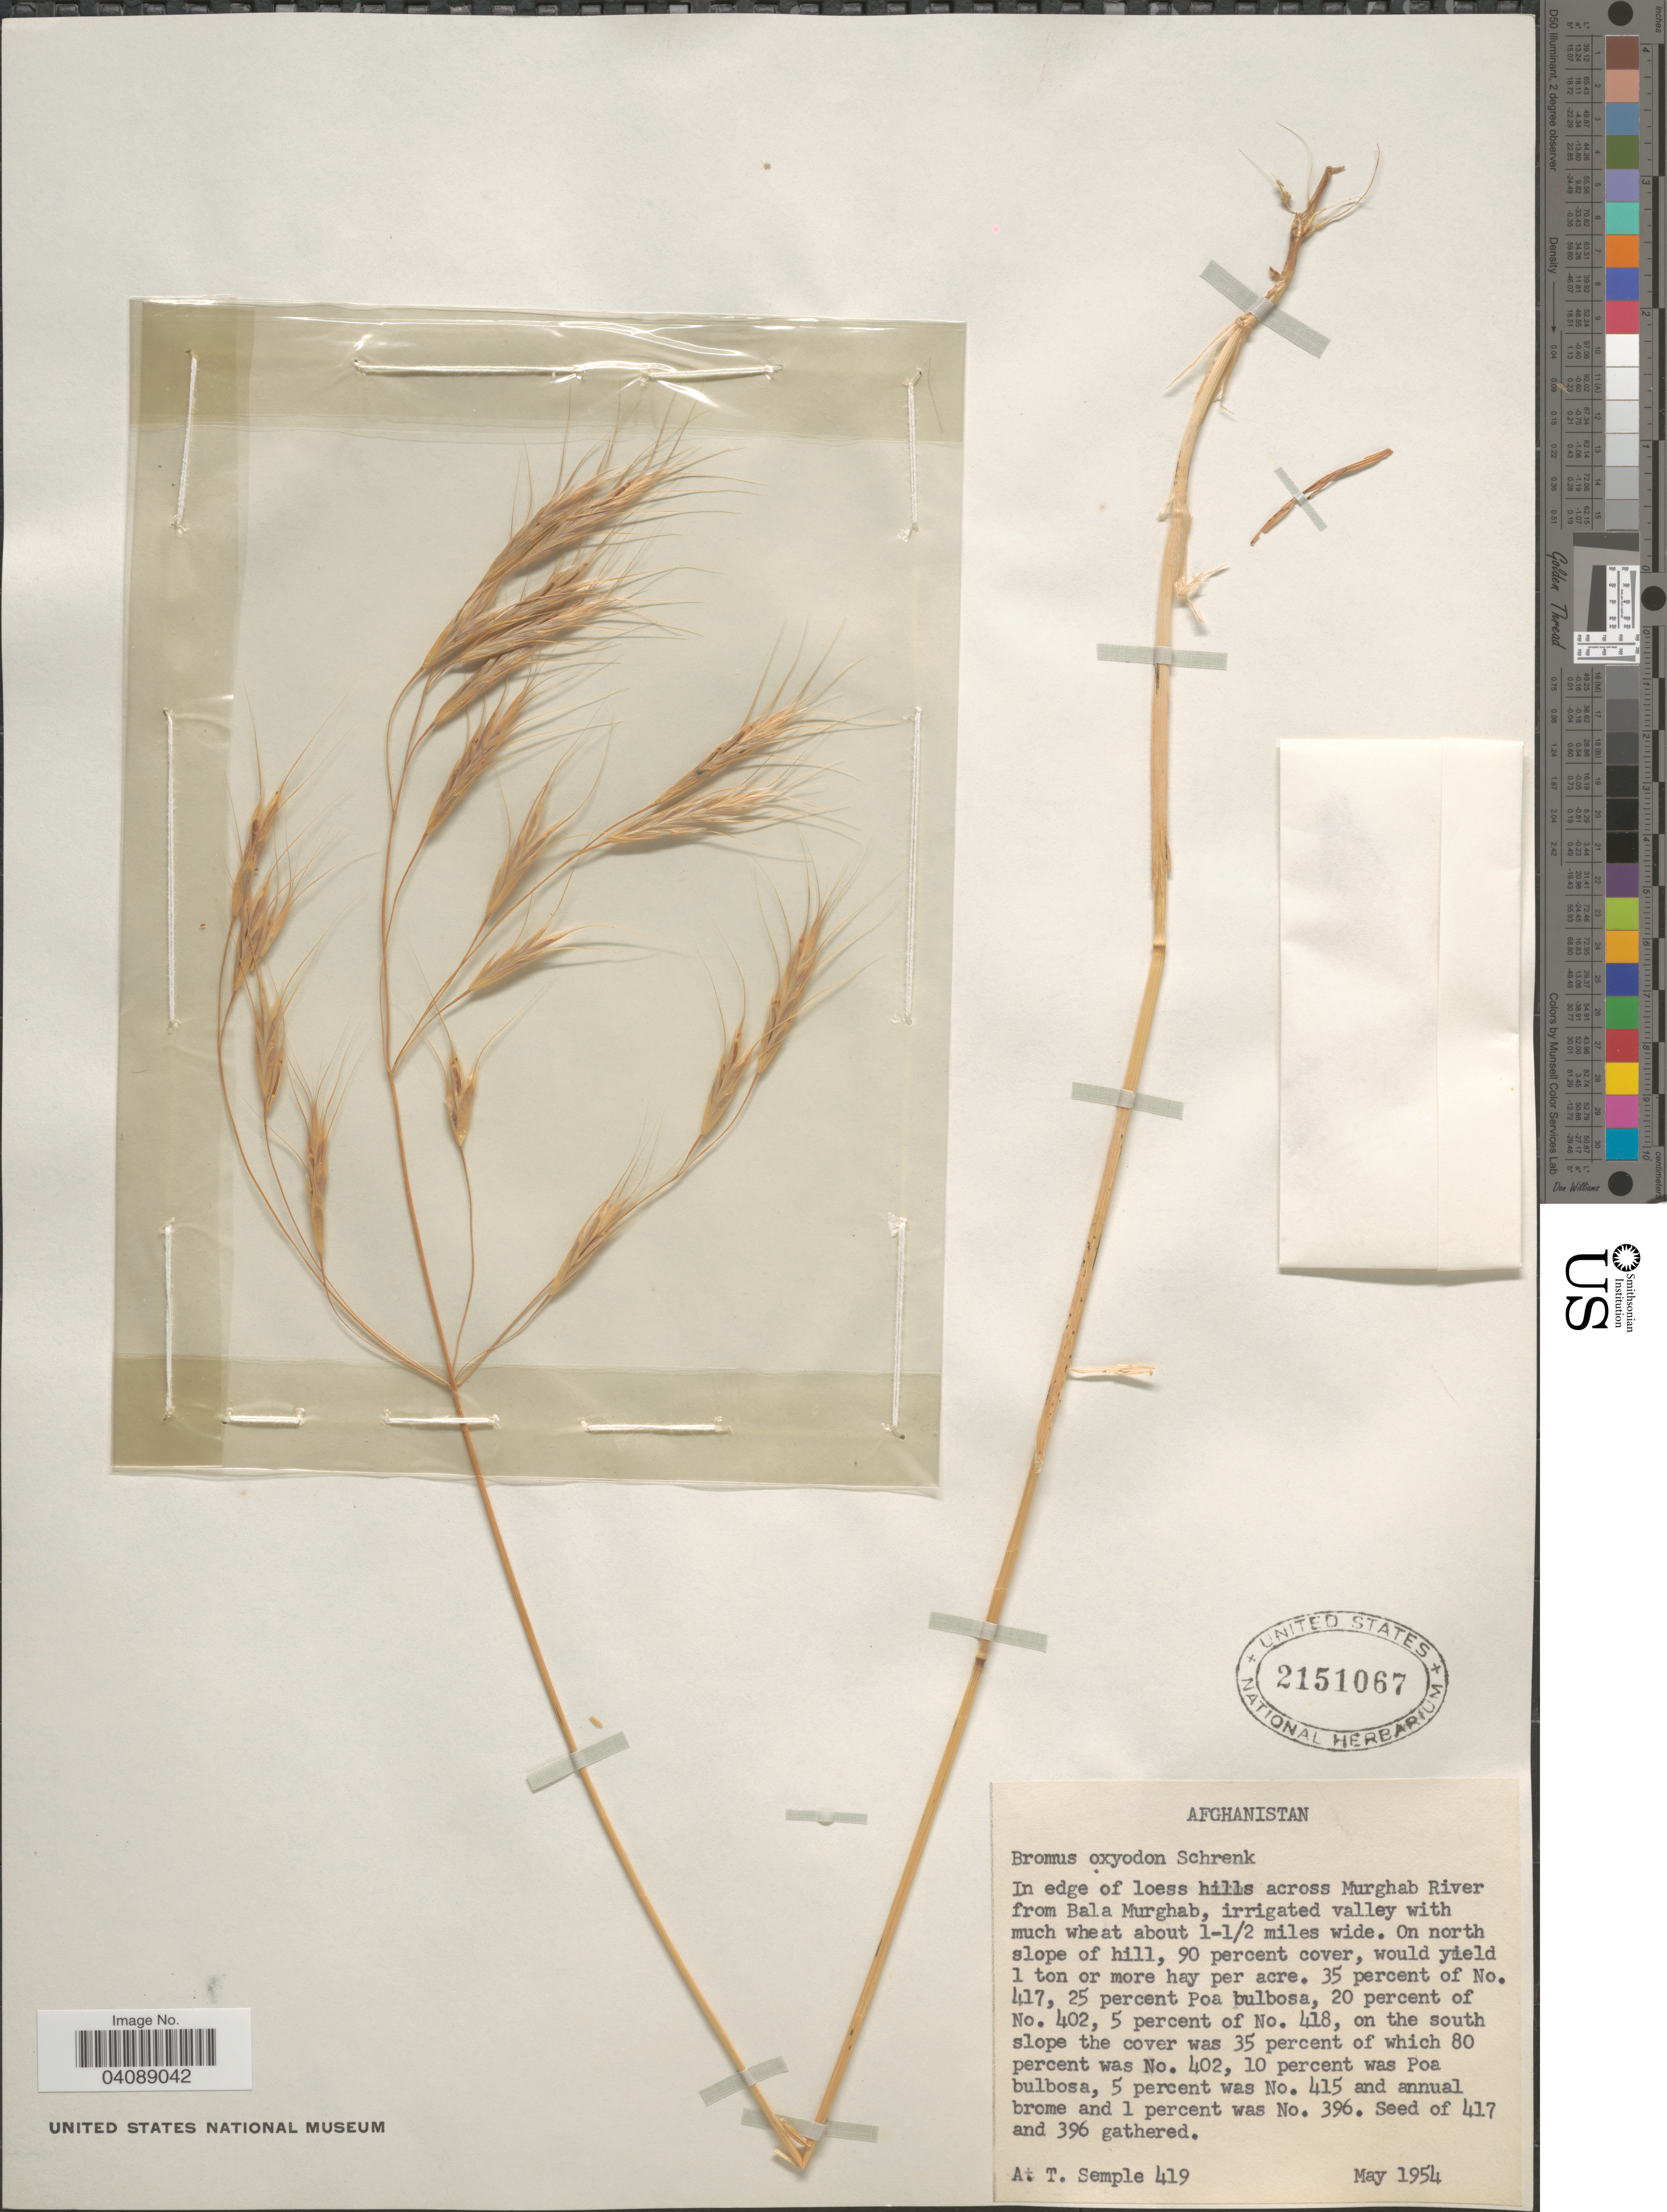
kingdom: Plantae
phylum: Tracheophyta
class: Liliopsida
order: Poales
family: Poaceae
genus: Bromus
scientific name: Bromus oxyodon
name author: Schrenk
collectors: A. Semple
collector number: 419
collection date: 1954-05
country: Afghanistan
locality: In edge of loess hills across Murghab River from Bala Murghab, irrigated valley with much wheat about 1-1/2 miles wide.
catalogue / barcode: US 2151067